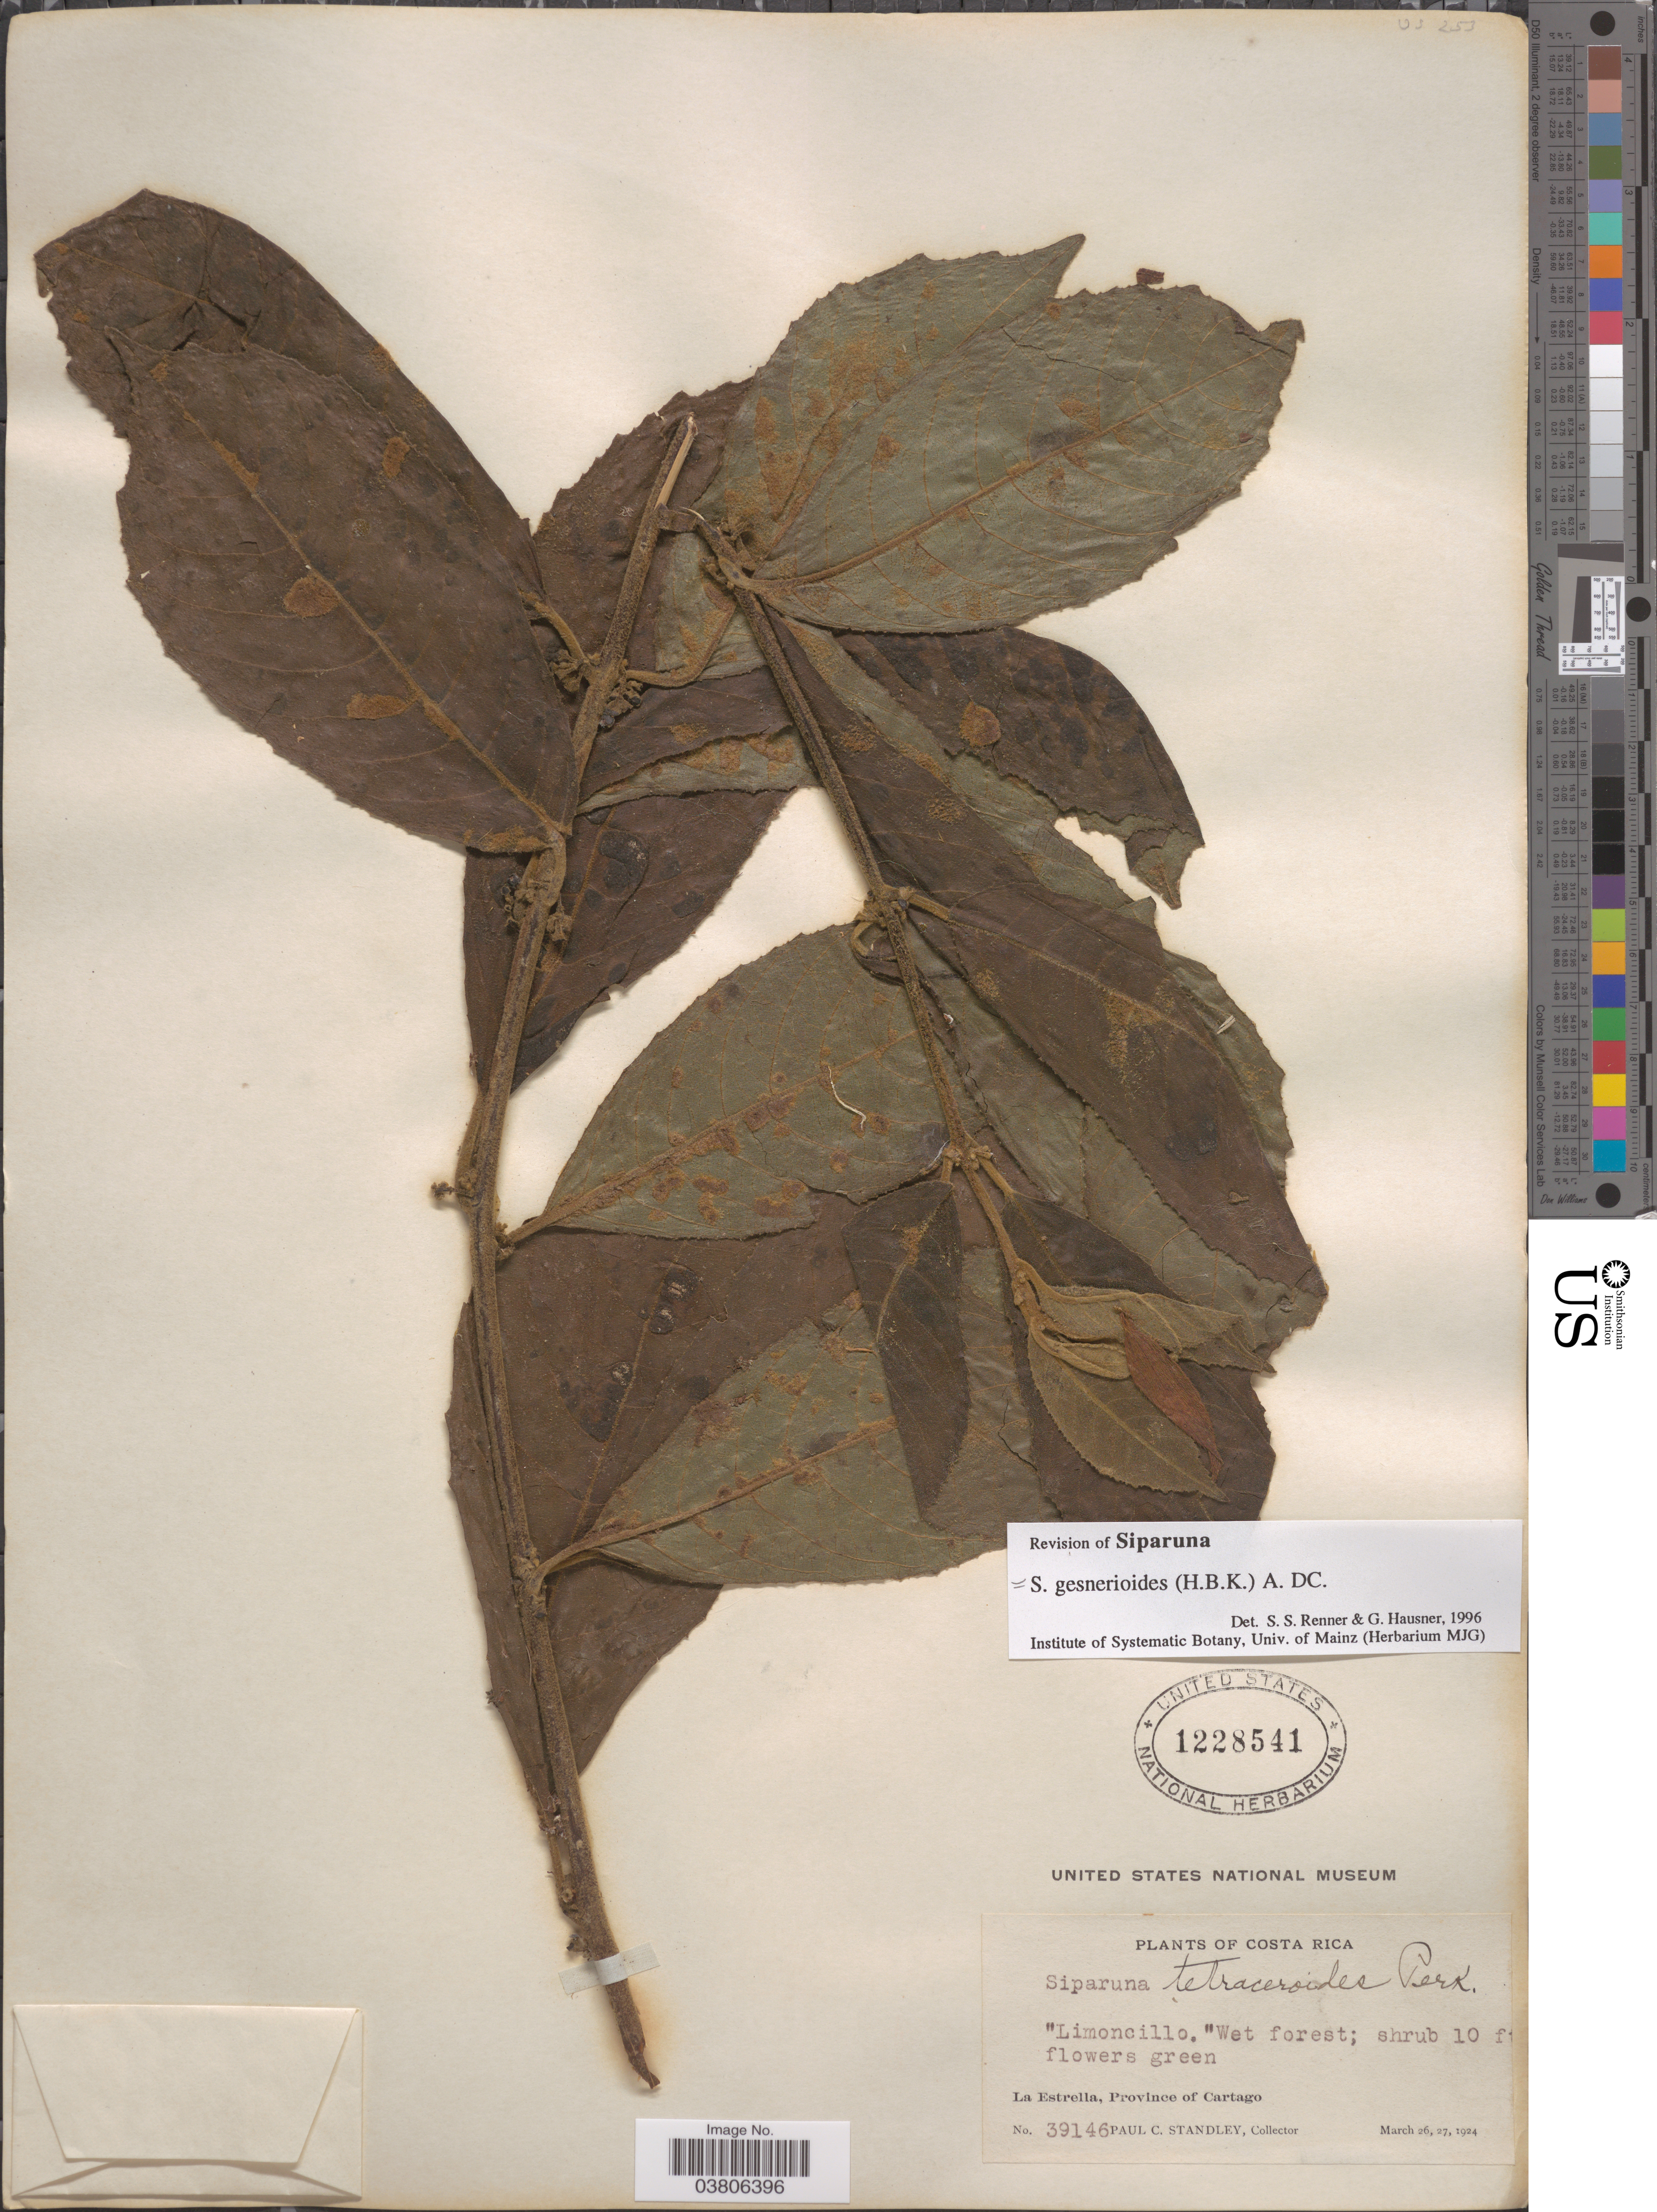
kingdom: Plantae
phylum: Tracheophyta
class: Magnoliopsida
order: Laurales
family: Siparunaceae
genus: Siparuna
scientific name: Siparuna gesnerioides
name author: (Kunth) A. DC.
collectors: P. C. Standley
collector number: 39146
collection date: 1924-03-26/1924-03-27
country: Costa Rica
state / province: Cartago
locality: La Estrella.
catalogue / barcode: US 1228541